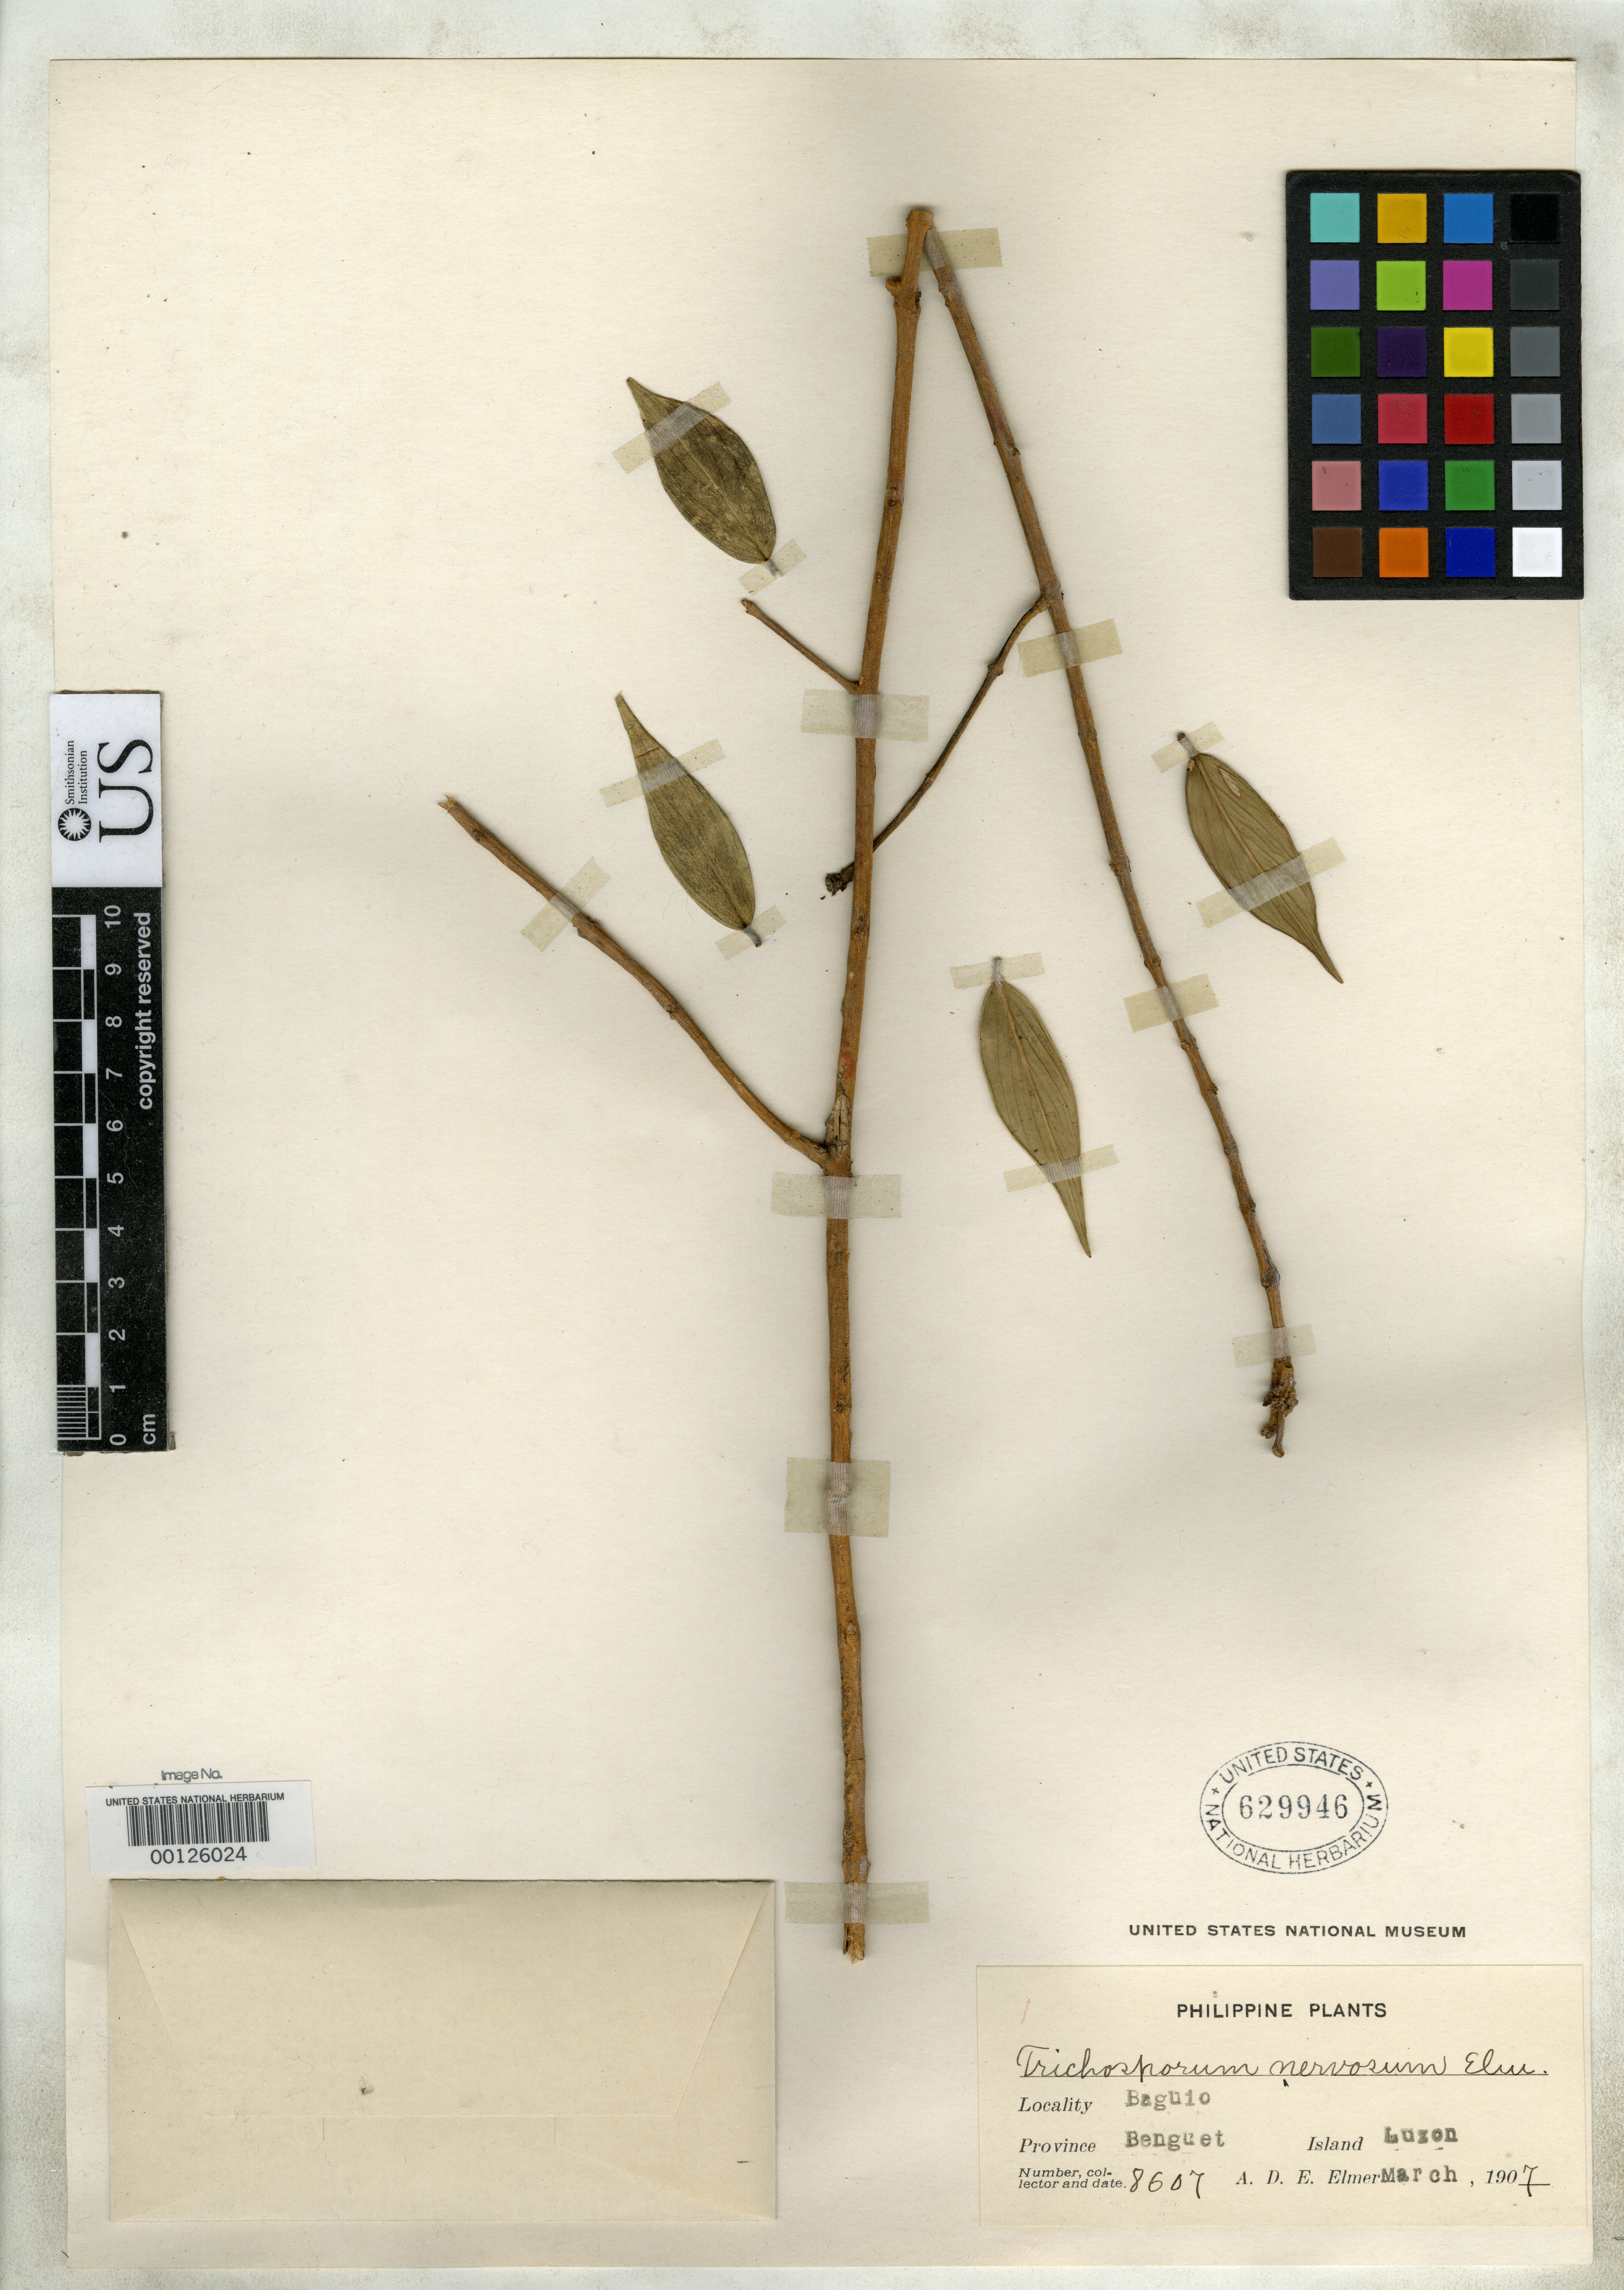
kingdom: Plantae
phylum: Tracheophyta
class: Magnoliopsida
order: Lamiales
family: Gesneriaceae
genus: Trichosporum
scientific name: Trichosporum nervosum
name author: Elmer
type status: Isotype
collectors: A. D. E. Elmer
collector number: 8607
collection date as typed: May 1907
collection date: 1907-05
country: Philippines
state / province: Cordillera (Administrative Region)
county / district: Benguet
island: Luzon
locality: Baguio.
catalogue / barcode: US 629946